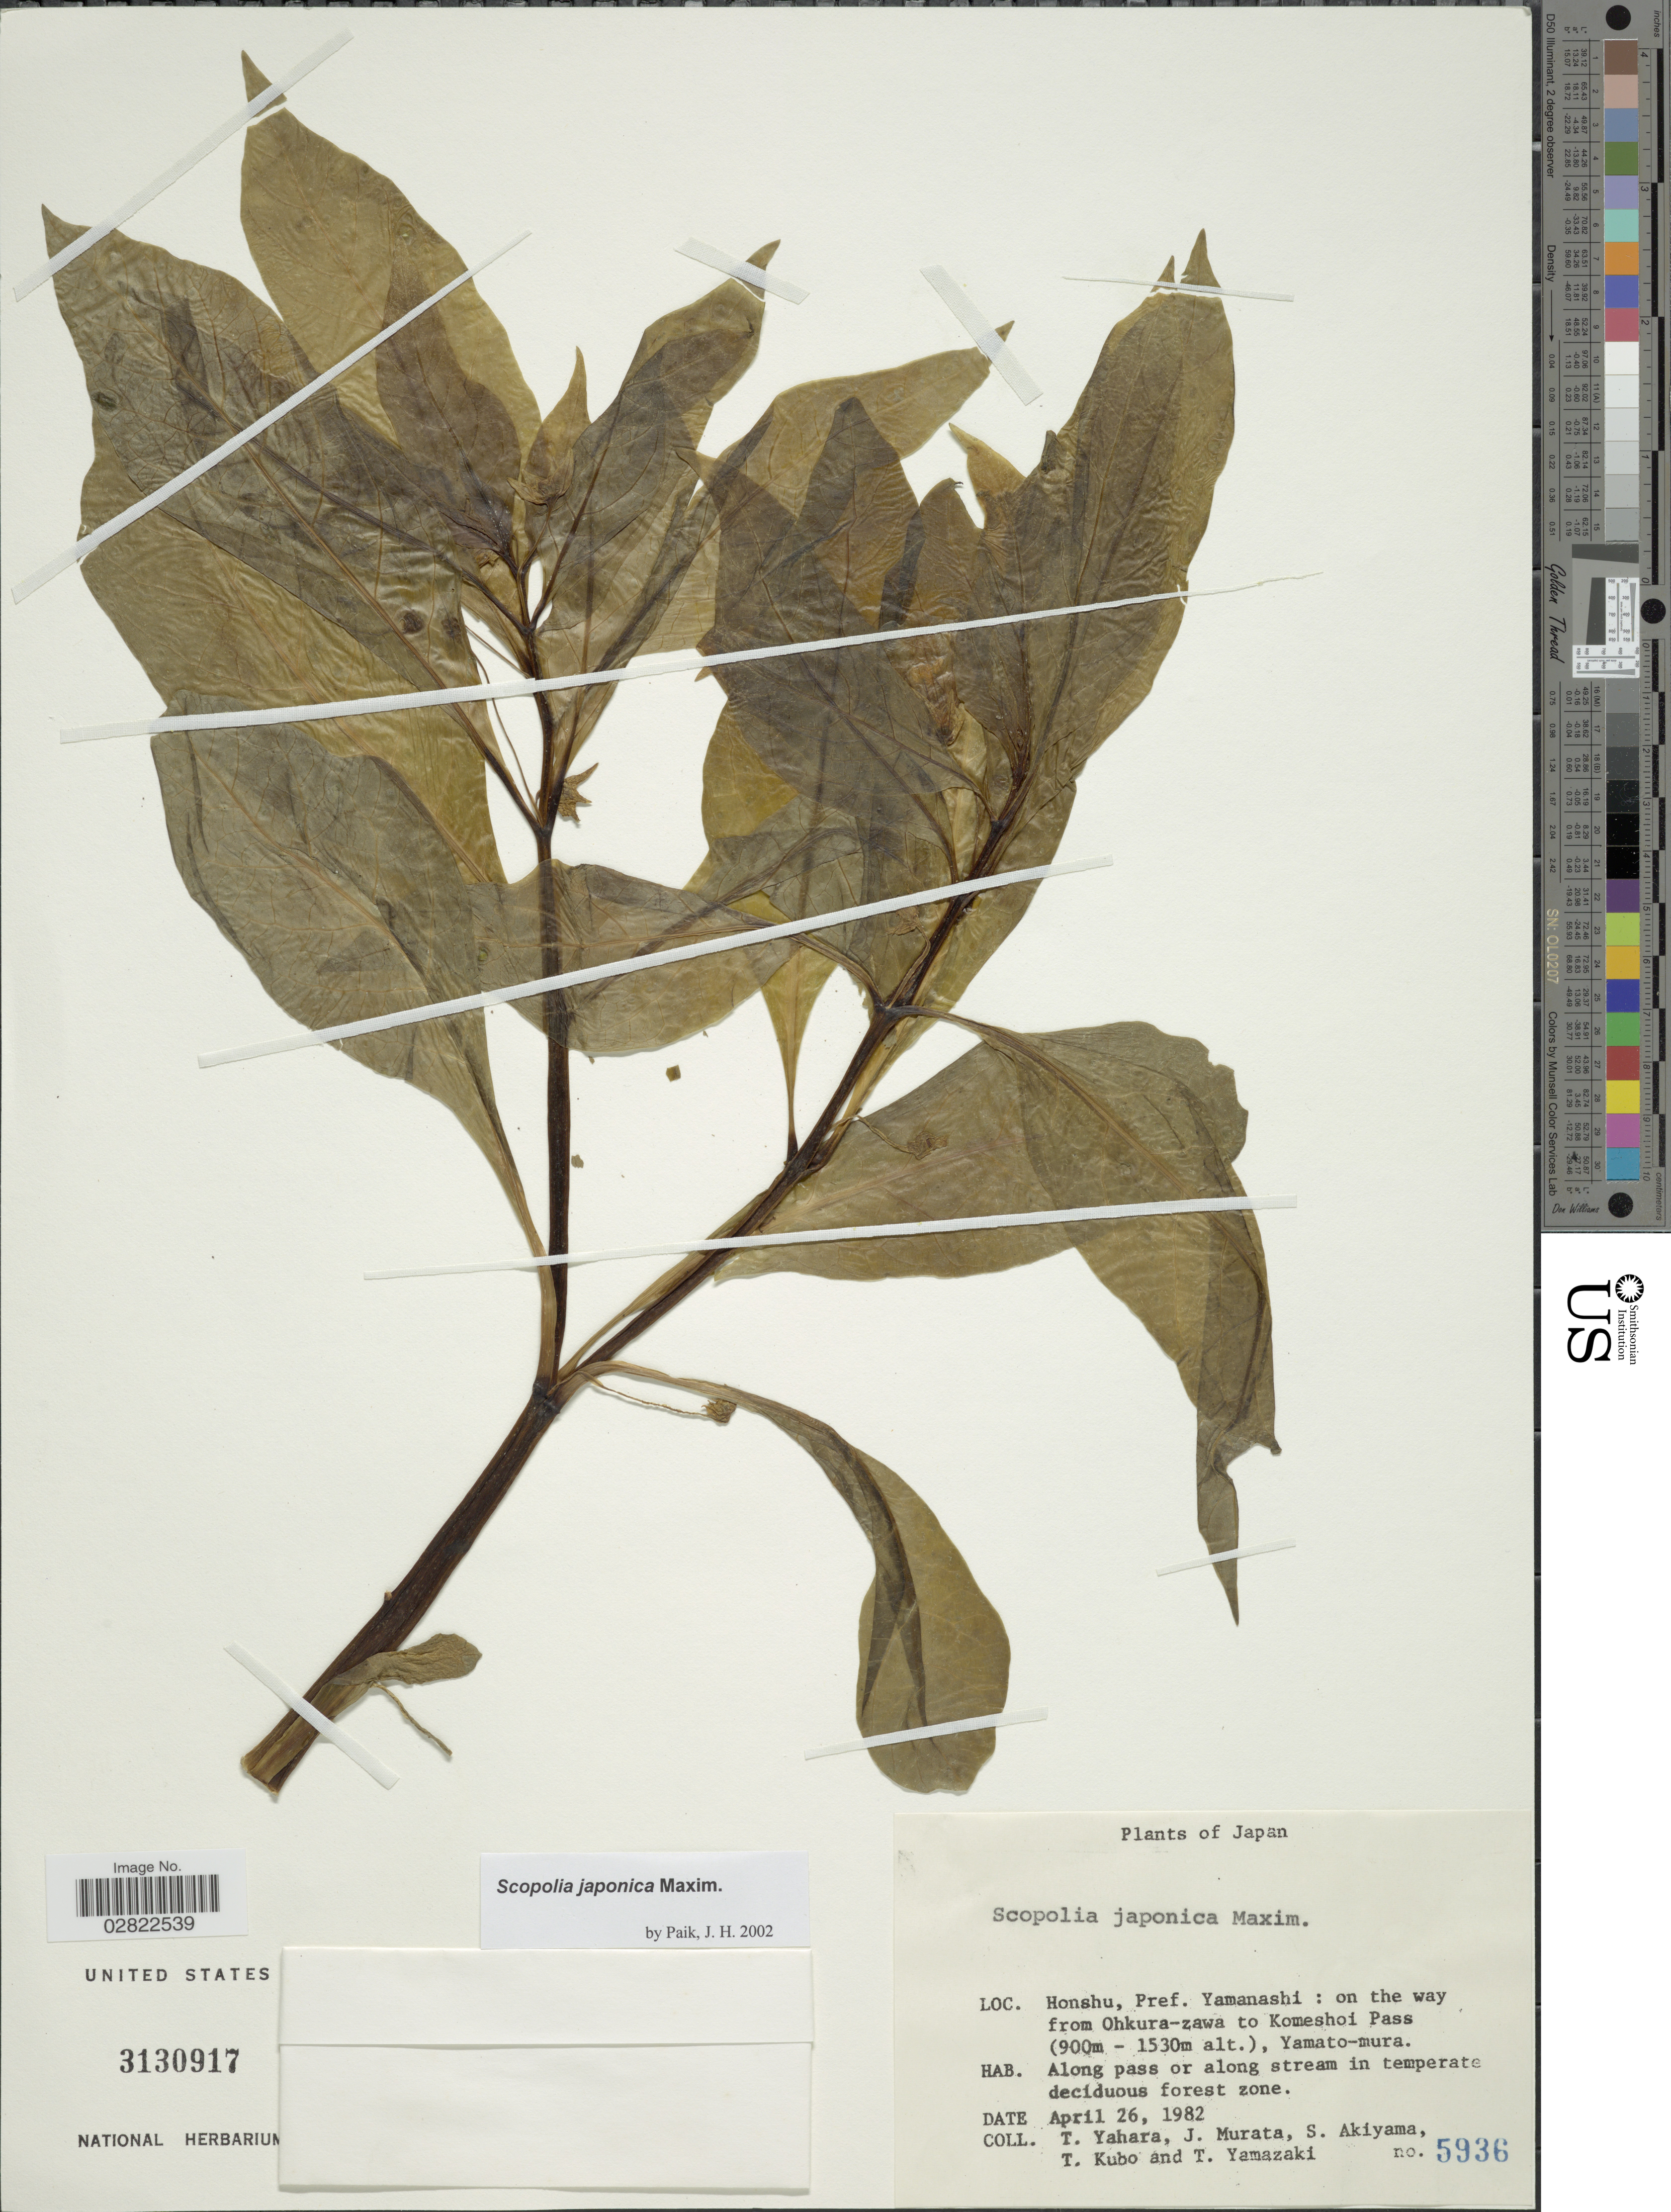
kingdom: Plantae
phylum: Tracheophyta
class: Magnoliopsida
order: Solanales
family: Solanaceae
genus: Scopolia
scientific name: Scopolia japonica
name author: Maxim.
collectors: T. Yahara, J. Murata, Shinobu Akiyama, T. Kubo & T. Yamazaki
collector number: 5936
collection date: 1982-04-26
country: Japan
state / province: Yamanasi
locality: Honshu, Pref. Yamanashi: on the way from Ohkura-zawa to Komeshoi Pass, Yamato-mura.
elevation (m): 900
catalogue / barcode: US 3130917